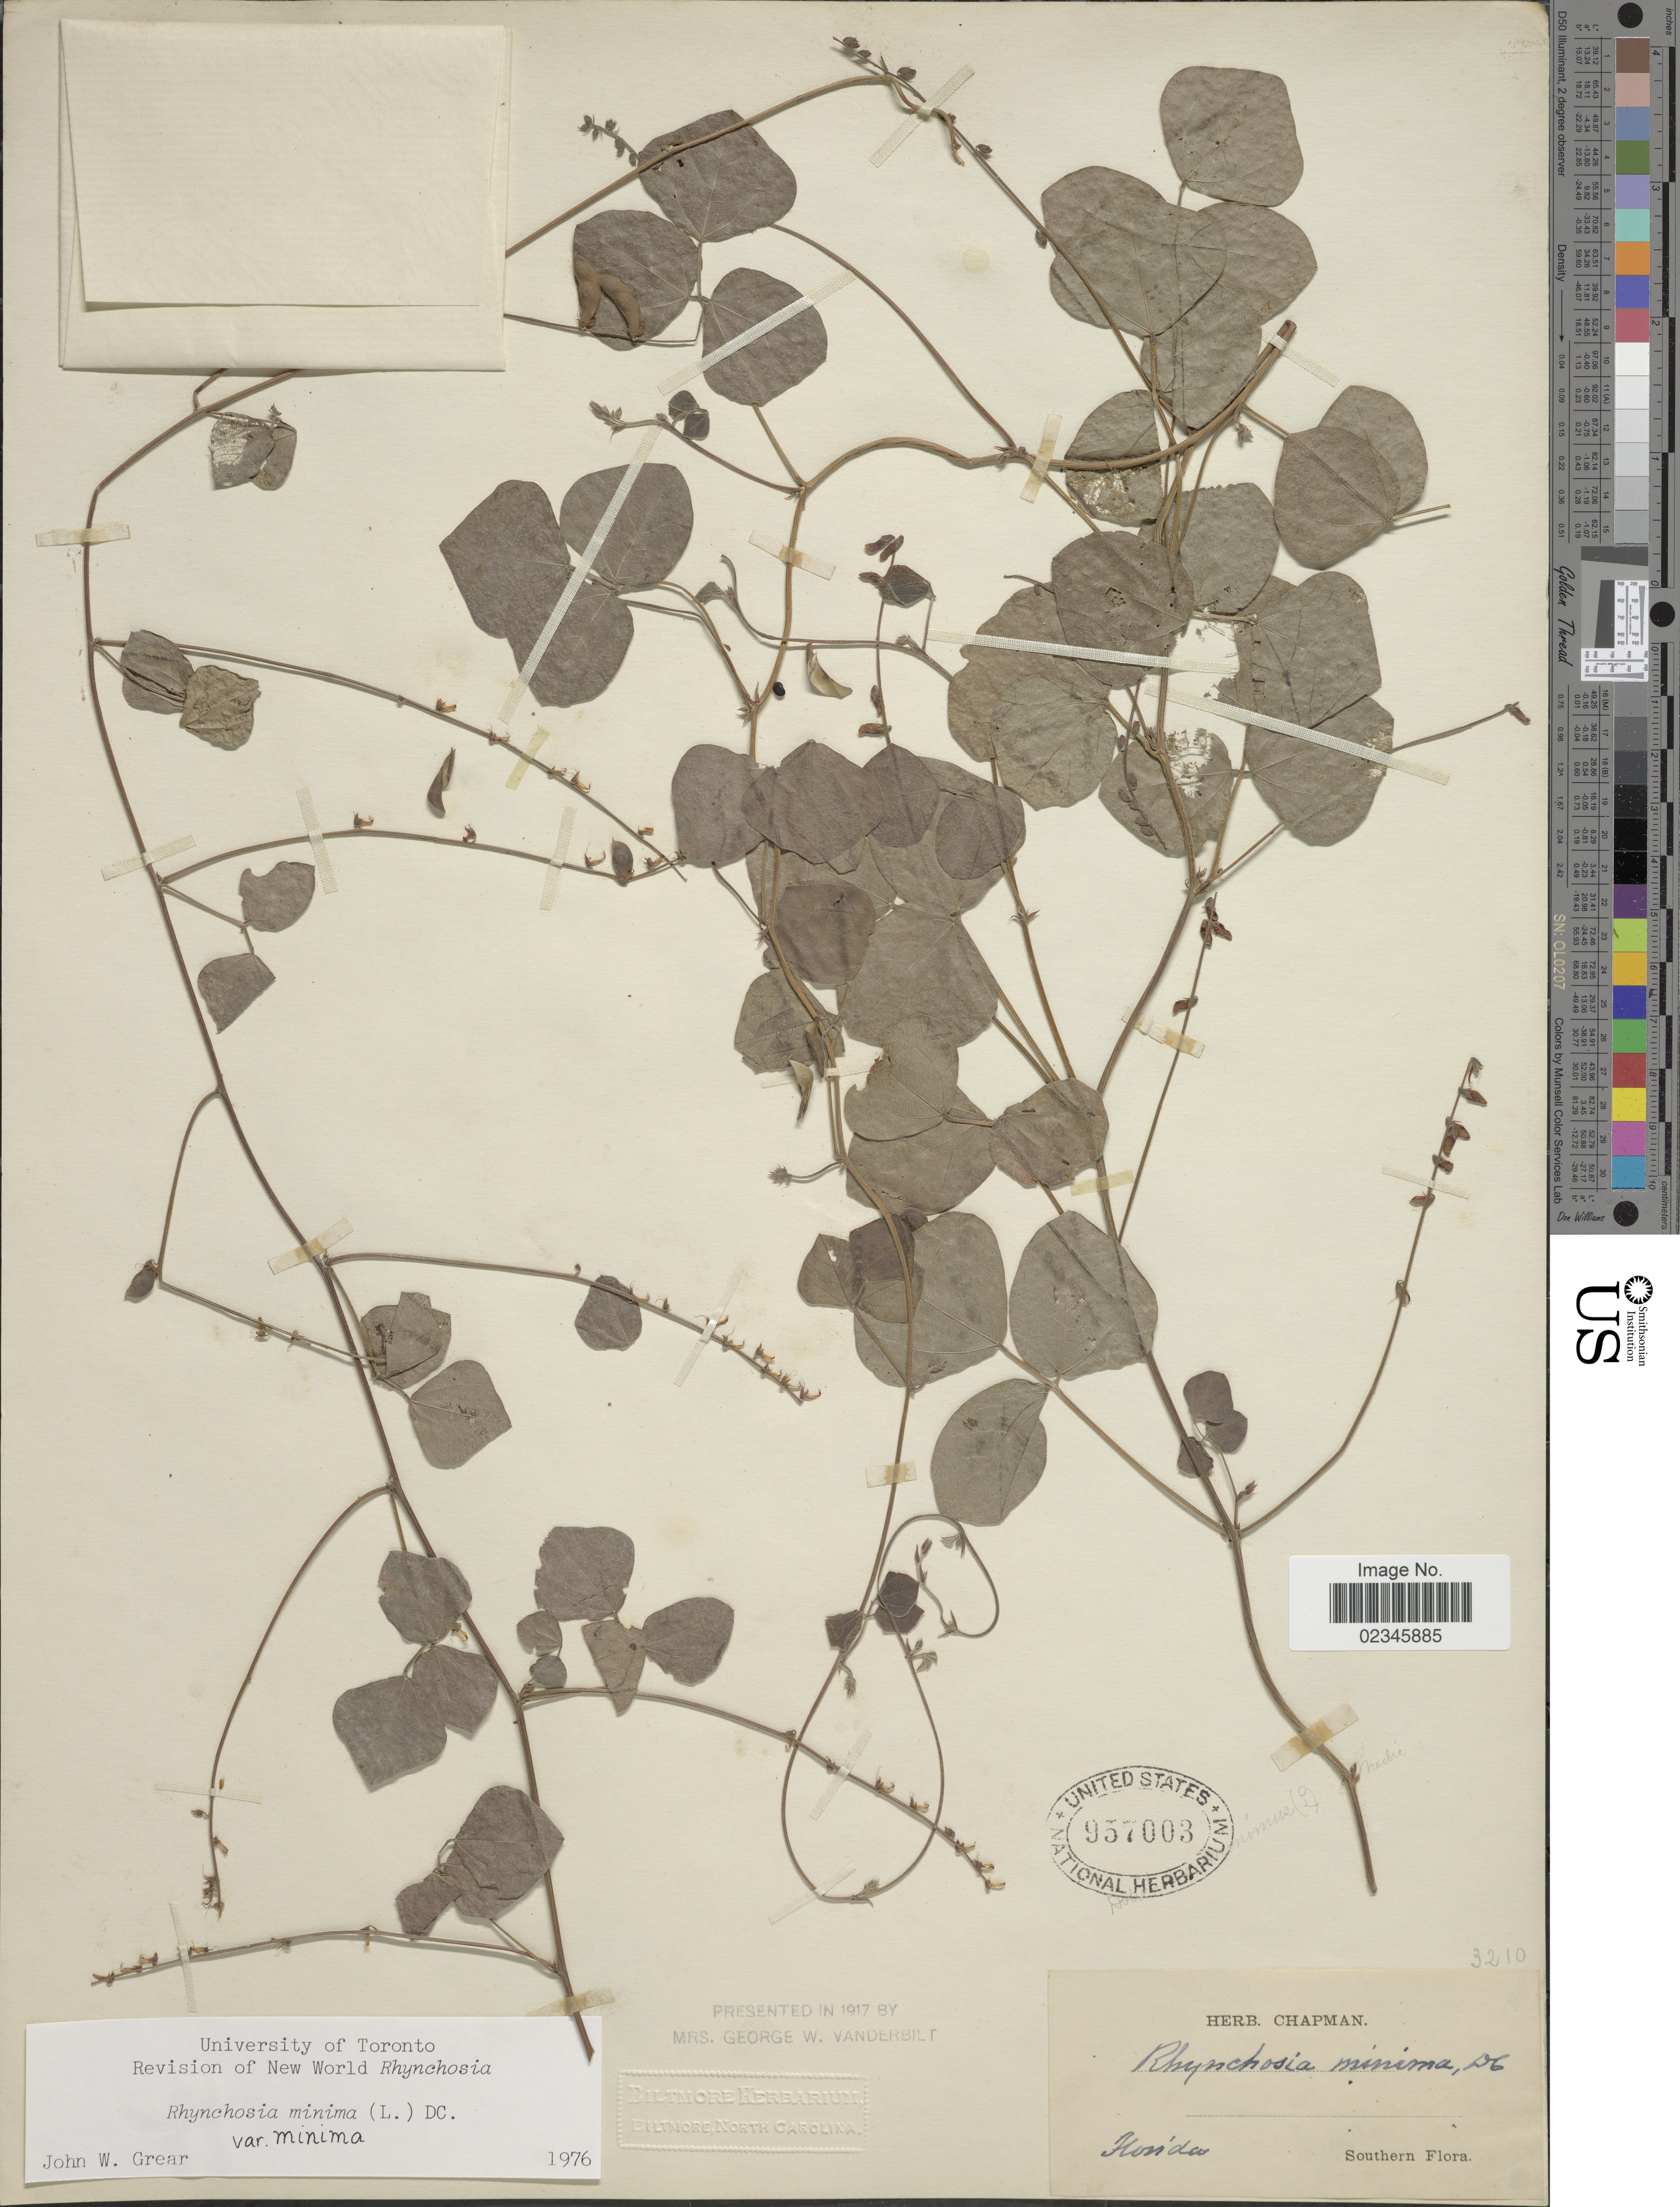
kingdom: Plantae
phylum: Tracheophyta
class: Magnoliopsida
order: Fabales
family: Fabaceae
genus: Rhynchosia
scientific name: Rhynchosia minima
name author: (L.) DC.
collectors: ex herb. Chapman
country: United States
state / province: Florida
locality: Southern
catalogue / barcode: US 957003